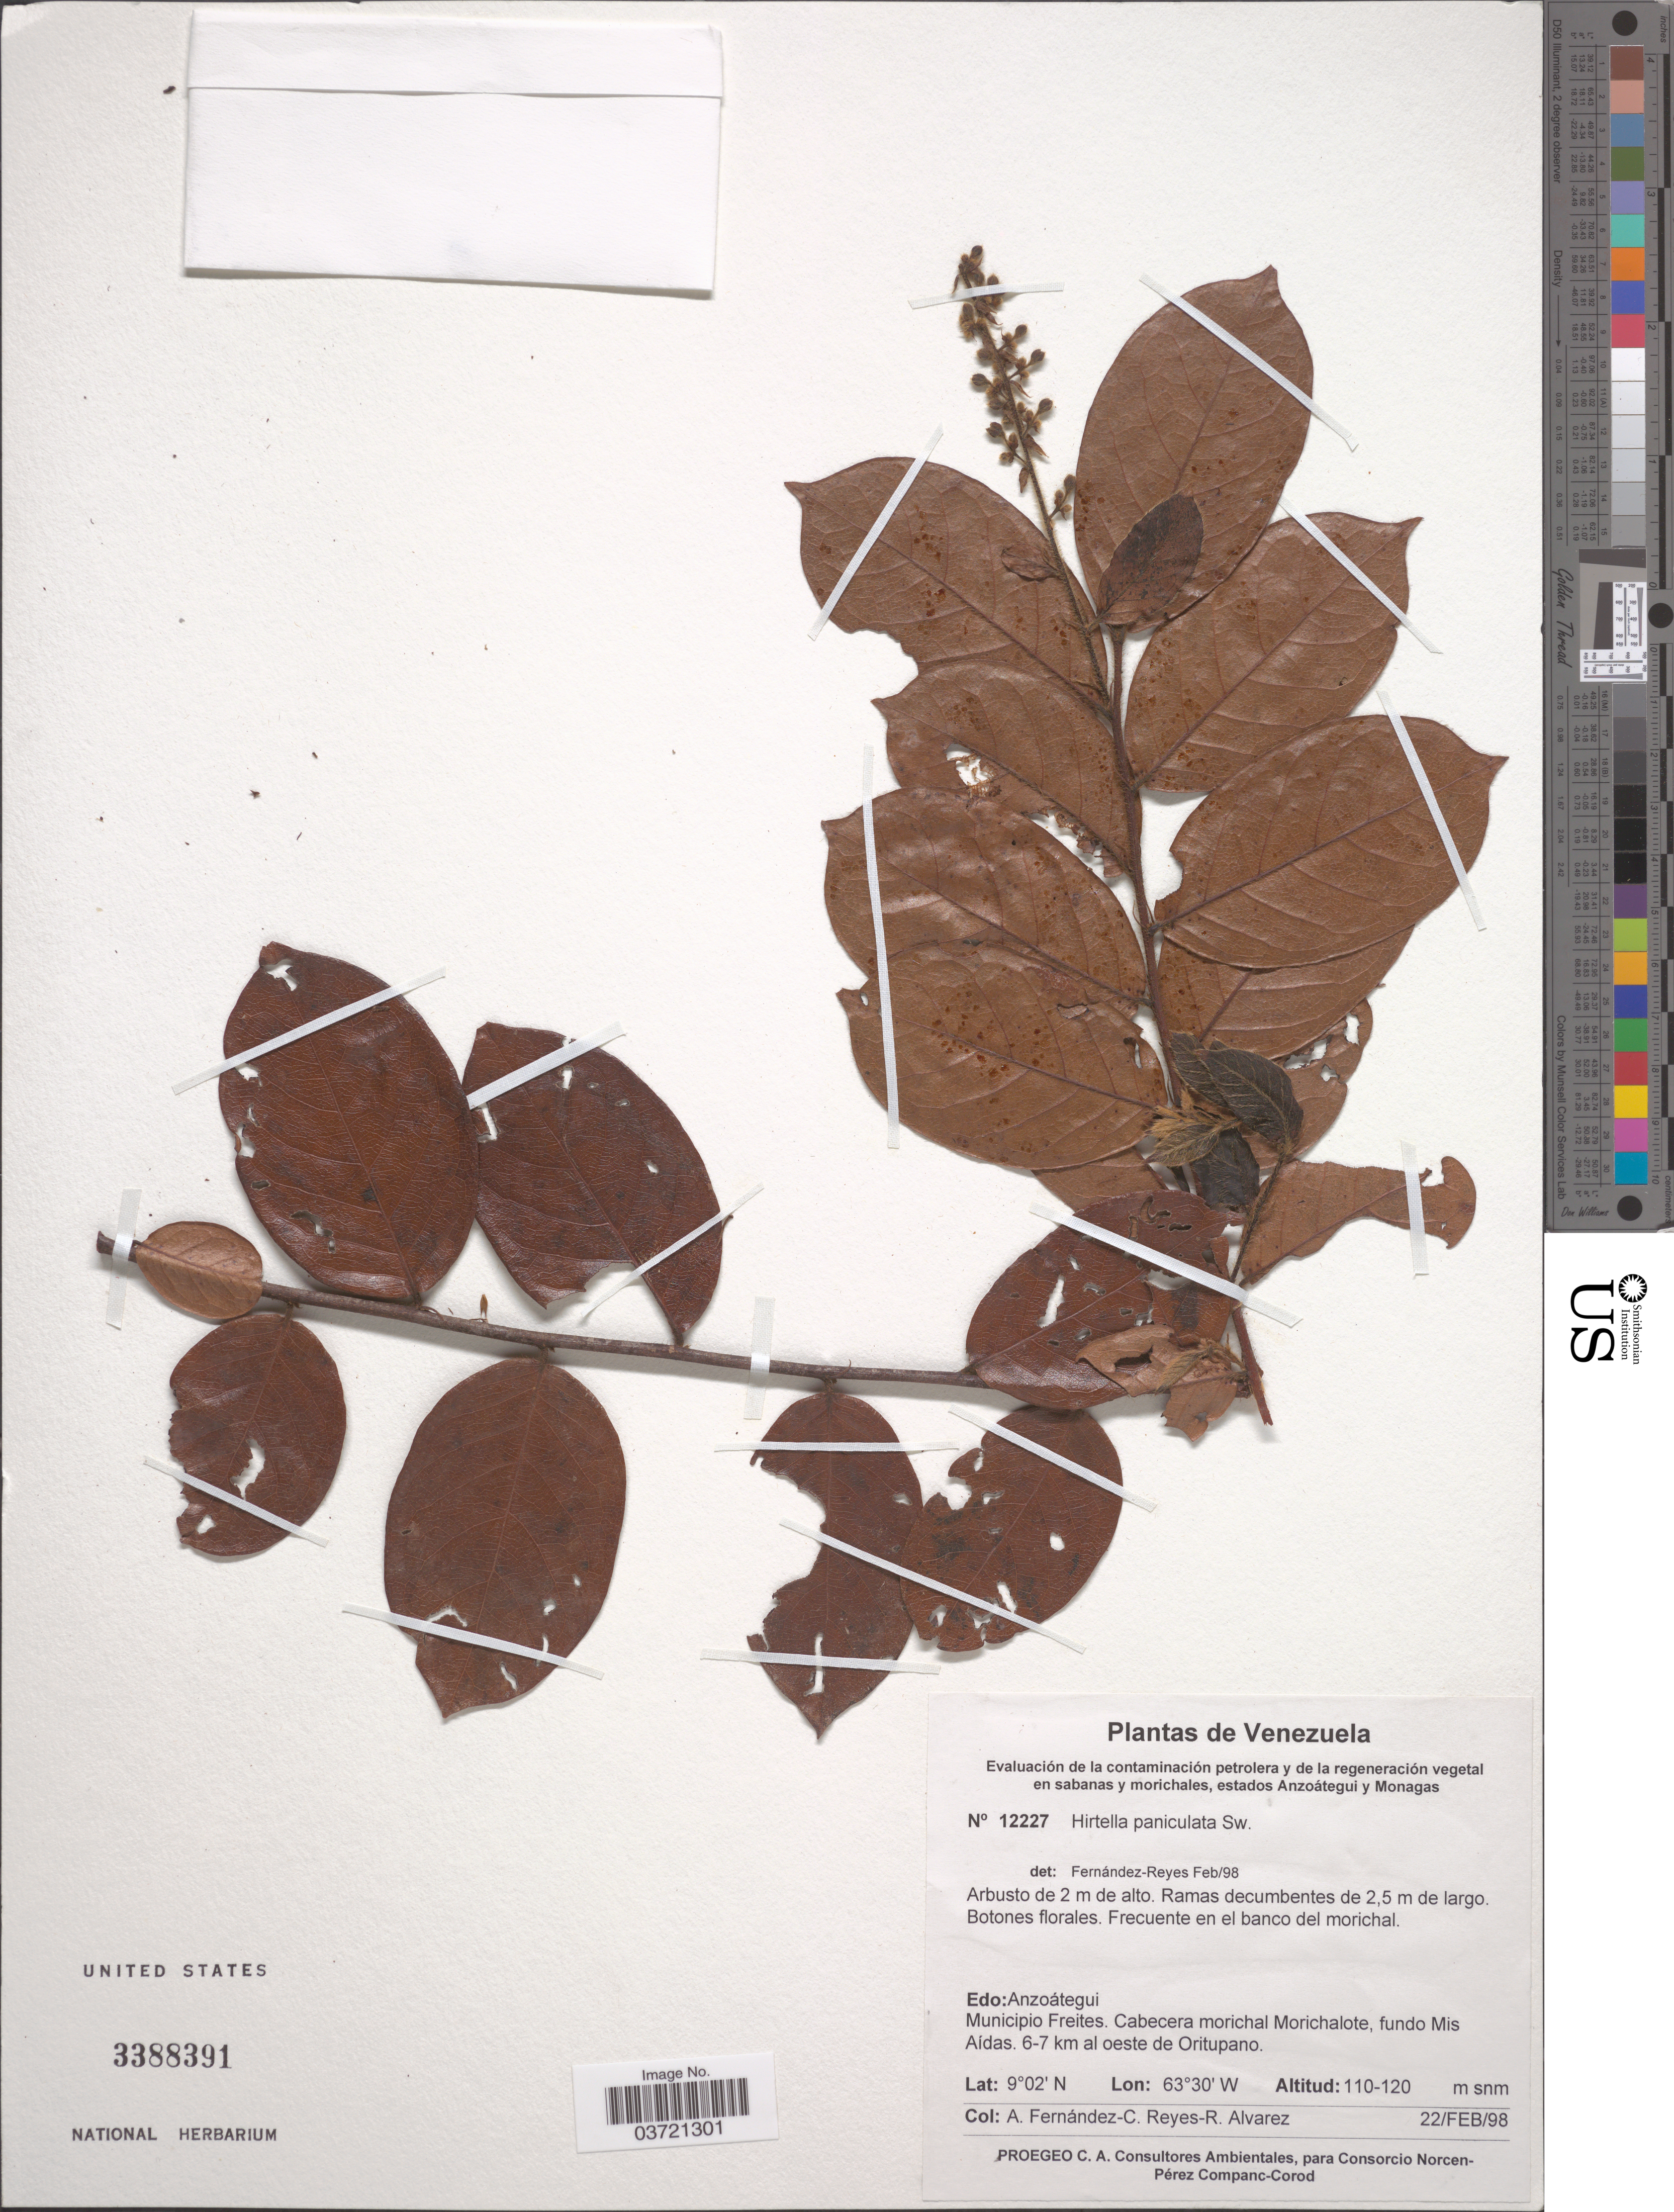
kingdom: Plantae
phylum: Tracheophyta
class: Magnoliopsida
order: Malpighiales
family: Chrysobalanaceae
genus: Hirtella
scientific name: Hirtella paniculata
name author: Sw.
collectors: A. Fernandez, C. Reyes & R. Álvarez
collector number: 12227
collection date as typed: Transcribed d/m/y: 22/2/98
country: Venezuela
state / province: Anzoategui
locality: Edo: Anzoátegui. Municipio Freites. Cabecera morichal Morichalote, fundo Mis Aídas. 6-7 km al oeste de Oritupano.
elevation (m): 110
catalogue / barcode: US 3388391